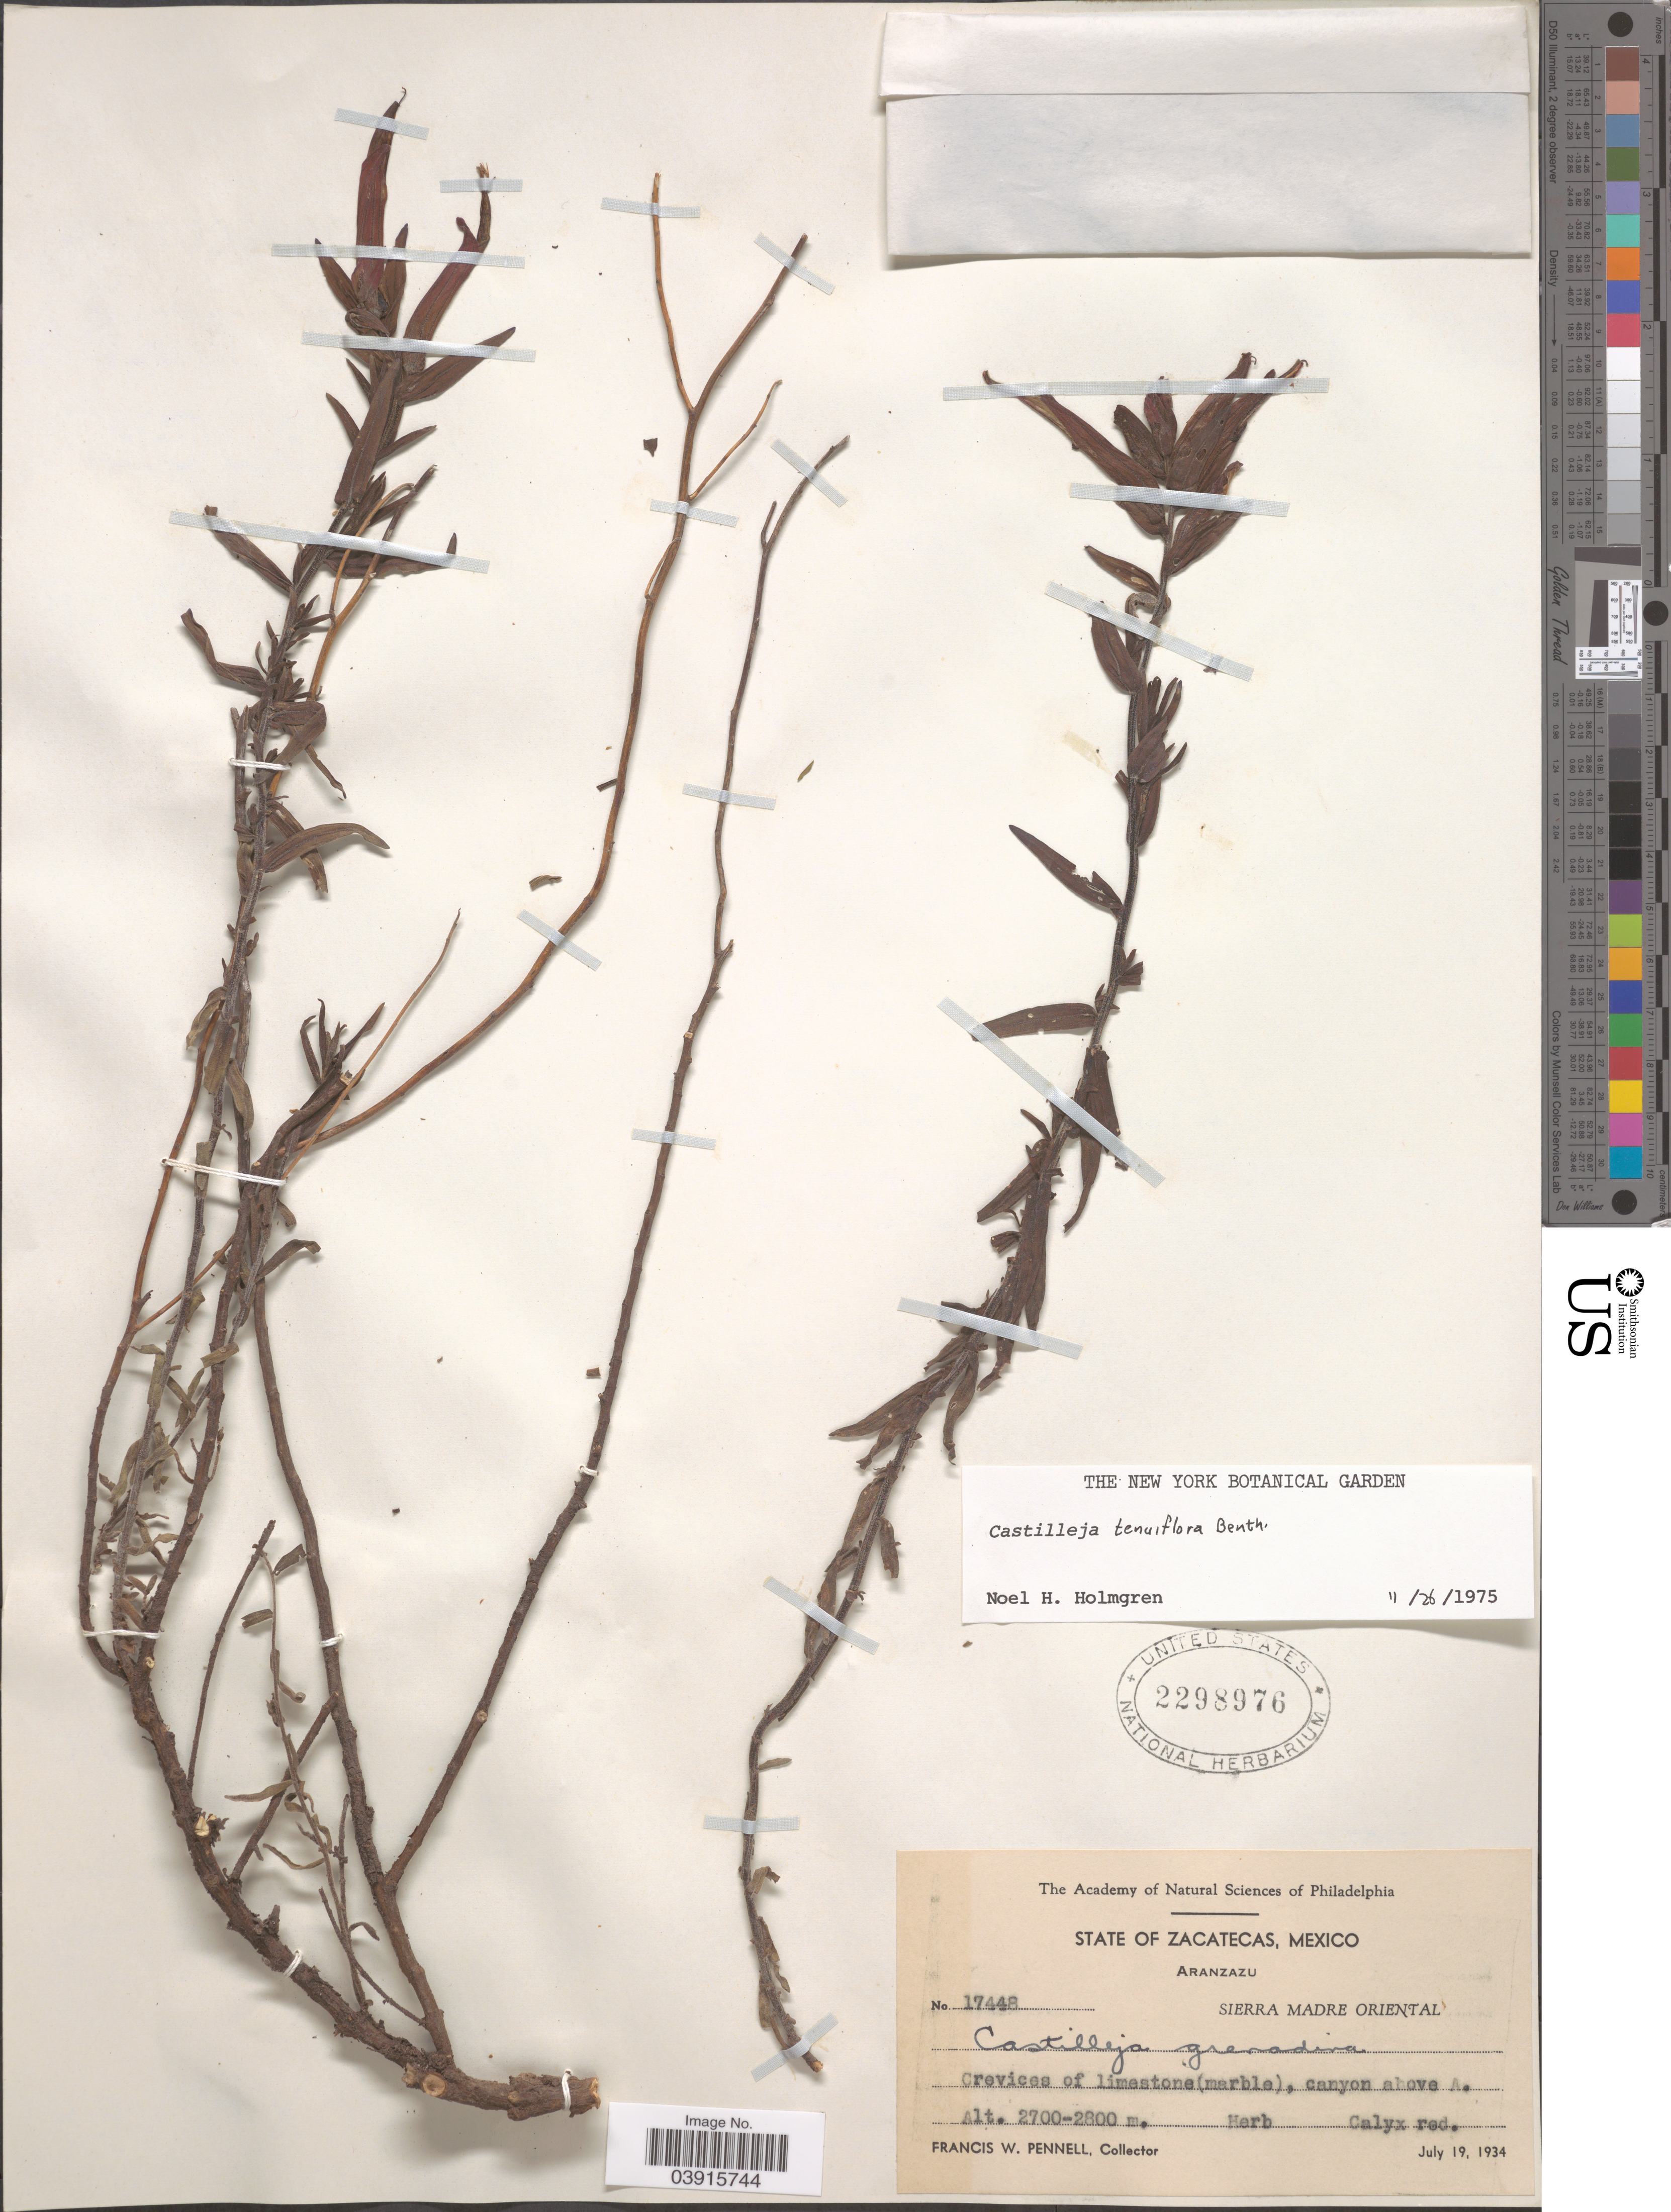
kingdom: Plantae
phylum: Tracheophyta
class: Magnoliopsida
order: Lamiales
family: Orobanchaceae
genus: Castilleja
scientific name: Castilleja tenuiflora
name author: Benth.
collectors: F. W. Pennell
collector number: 17448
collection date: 1934-07-19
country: Mexico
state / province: Zacatecas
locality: Aranzazu. Sierra Madre Oriental. Canyon above A.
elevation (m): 2700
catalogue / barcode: US 2298976